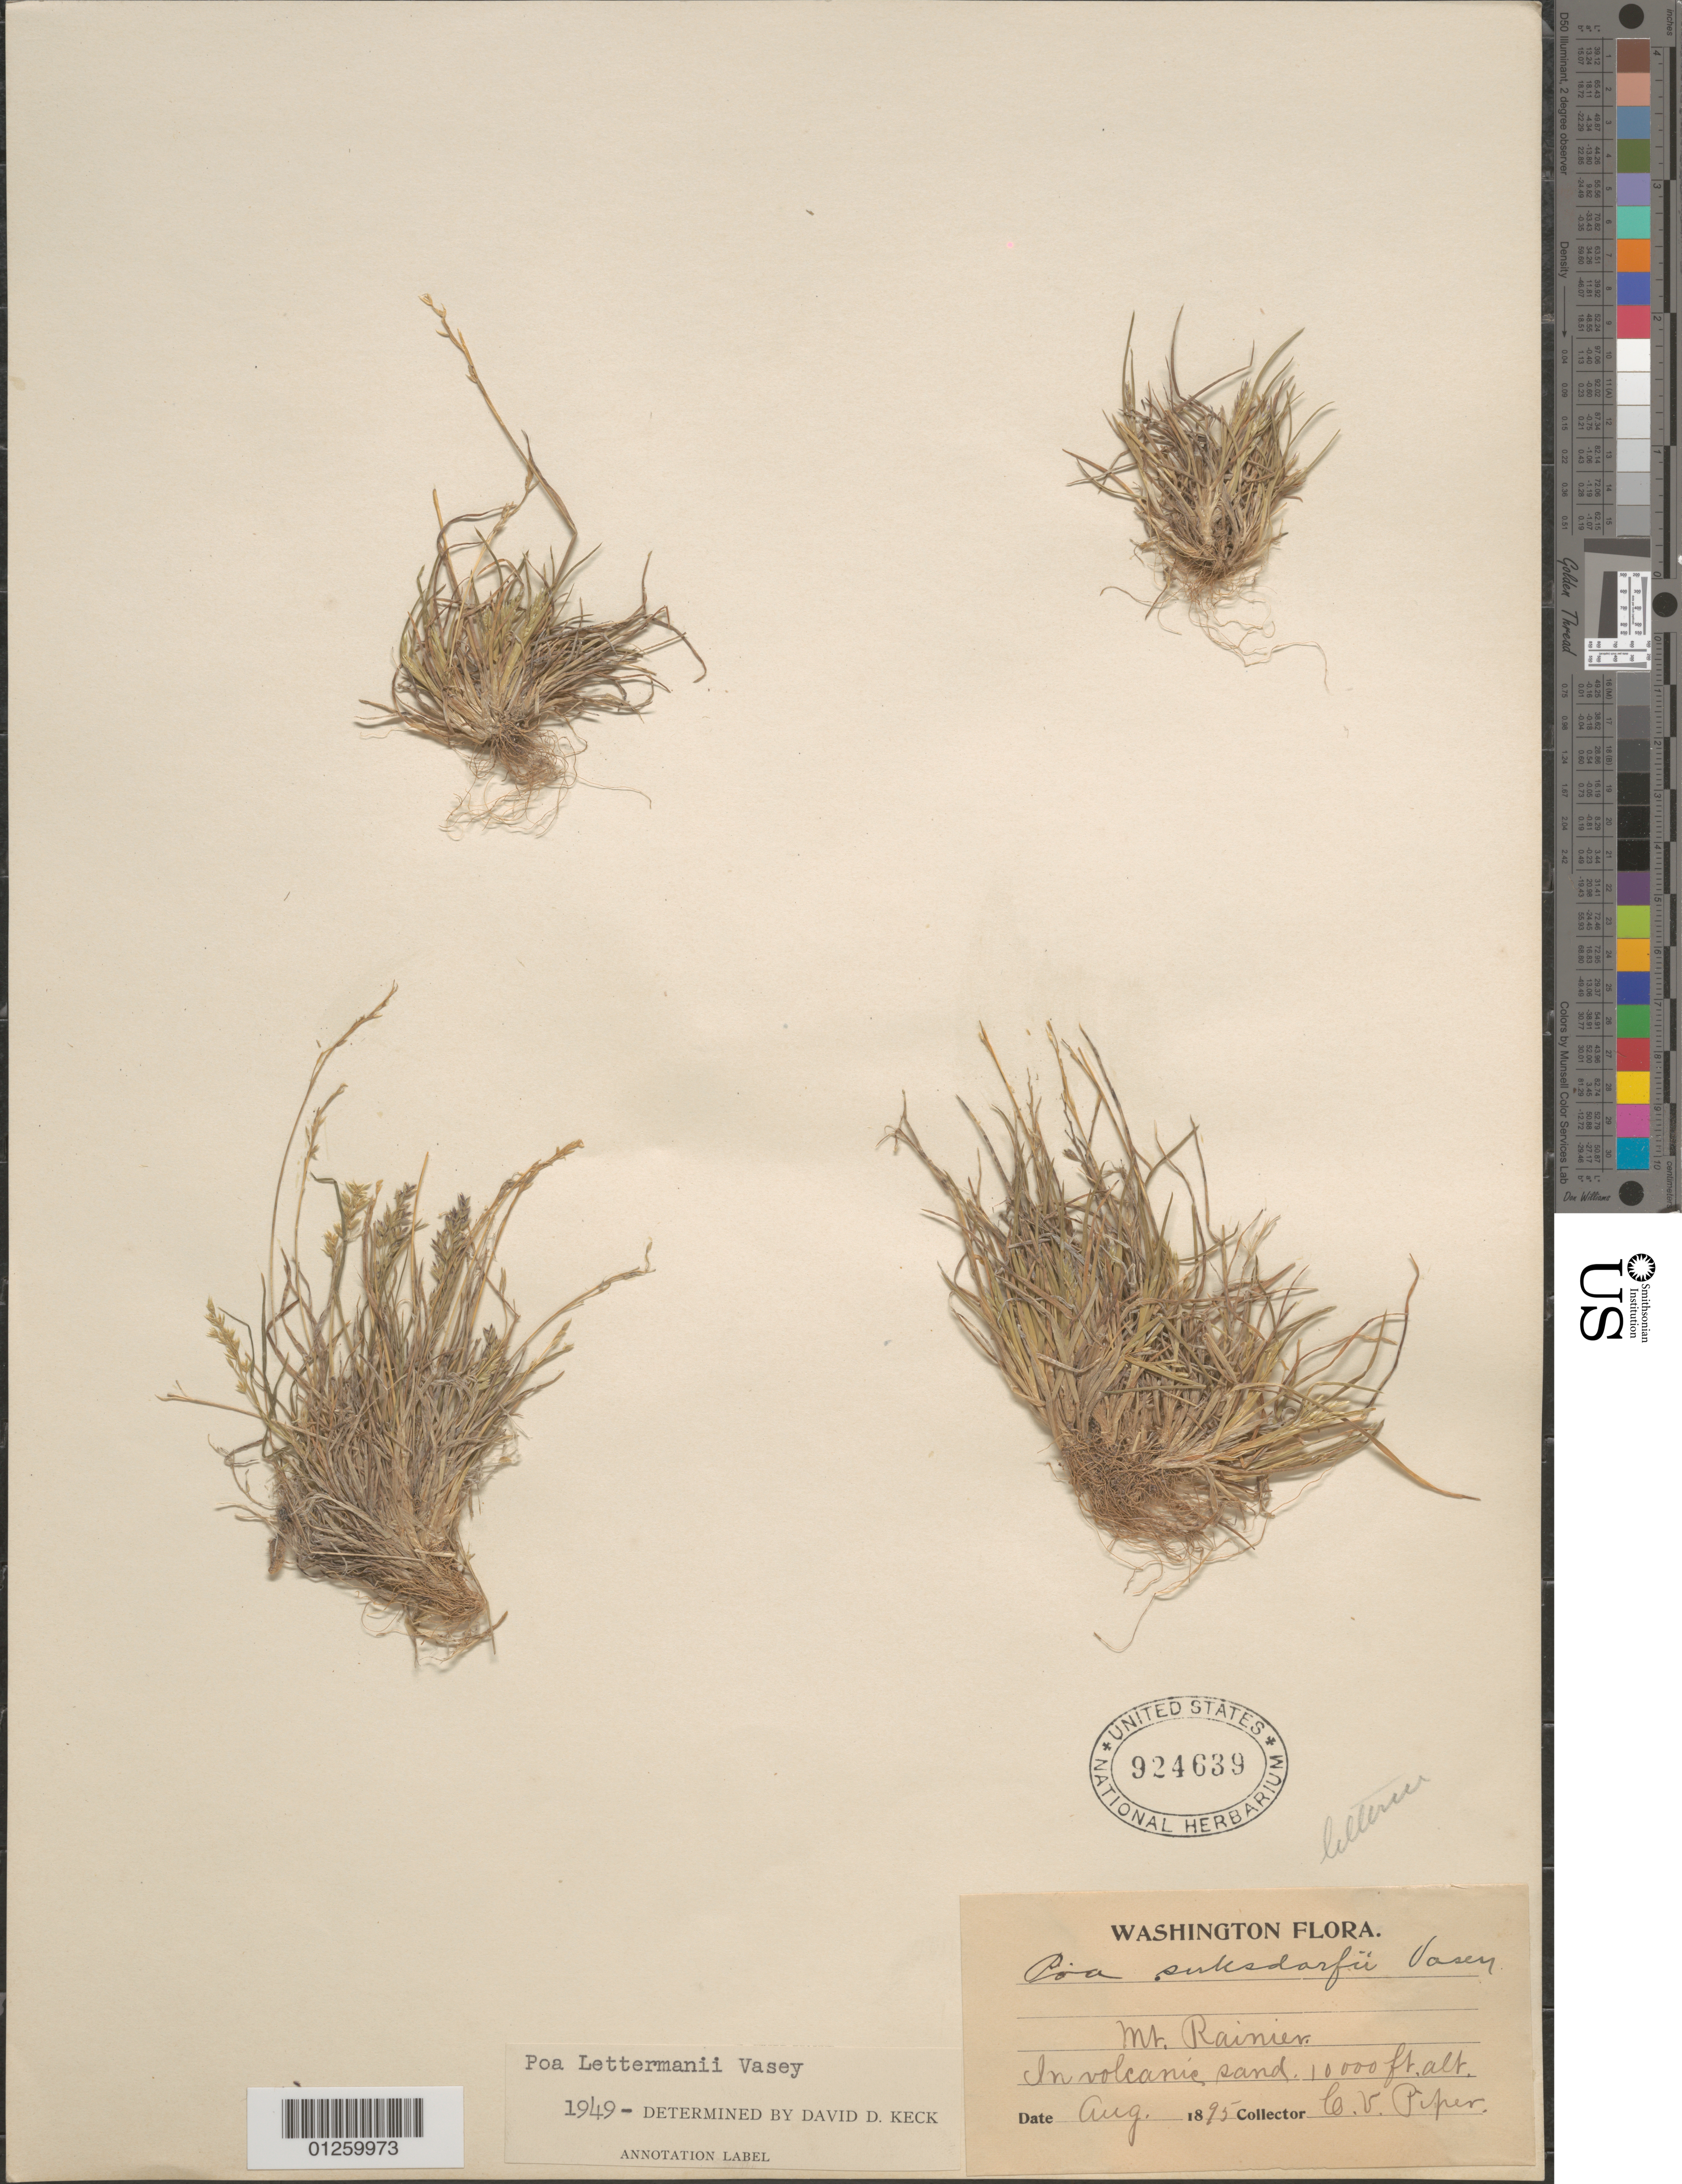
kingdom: Plantae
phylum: Tracheophyta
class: Liliopsida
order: Poales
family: Poaceae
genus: Poa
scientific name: Poa lettermanii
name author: Vasey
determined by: Soreng, Robert J., Research Associate (BOT), Smithsonian Institution - National Museum of Natural History (UNITED STATES)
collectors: C. V. Piper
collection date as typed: Aug. 1895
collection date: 1895-08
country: United States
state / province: Washington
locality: Mt. Rainier.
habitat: In volcanic sand.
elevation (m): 305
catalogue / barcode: US 924639